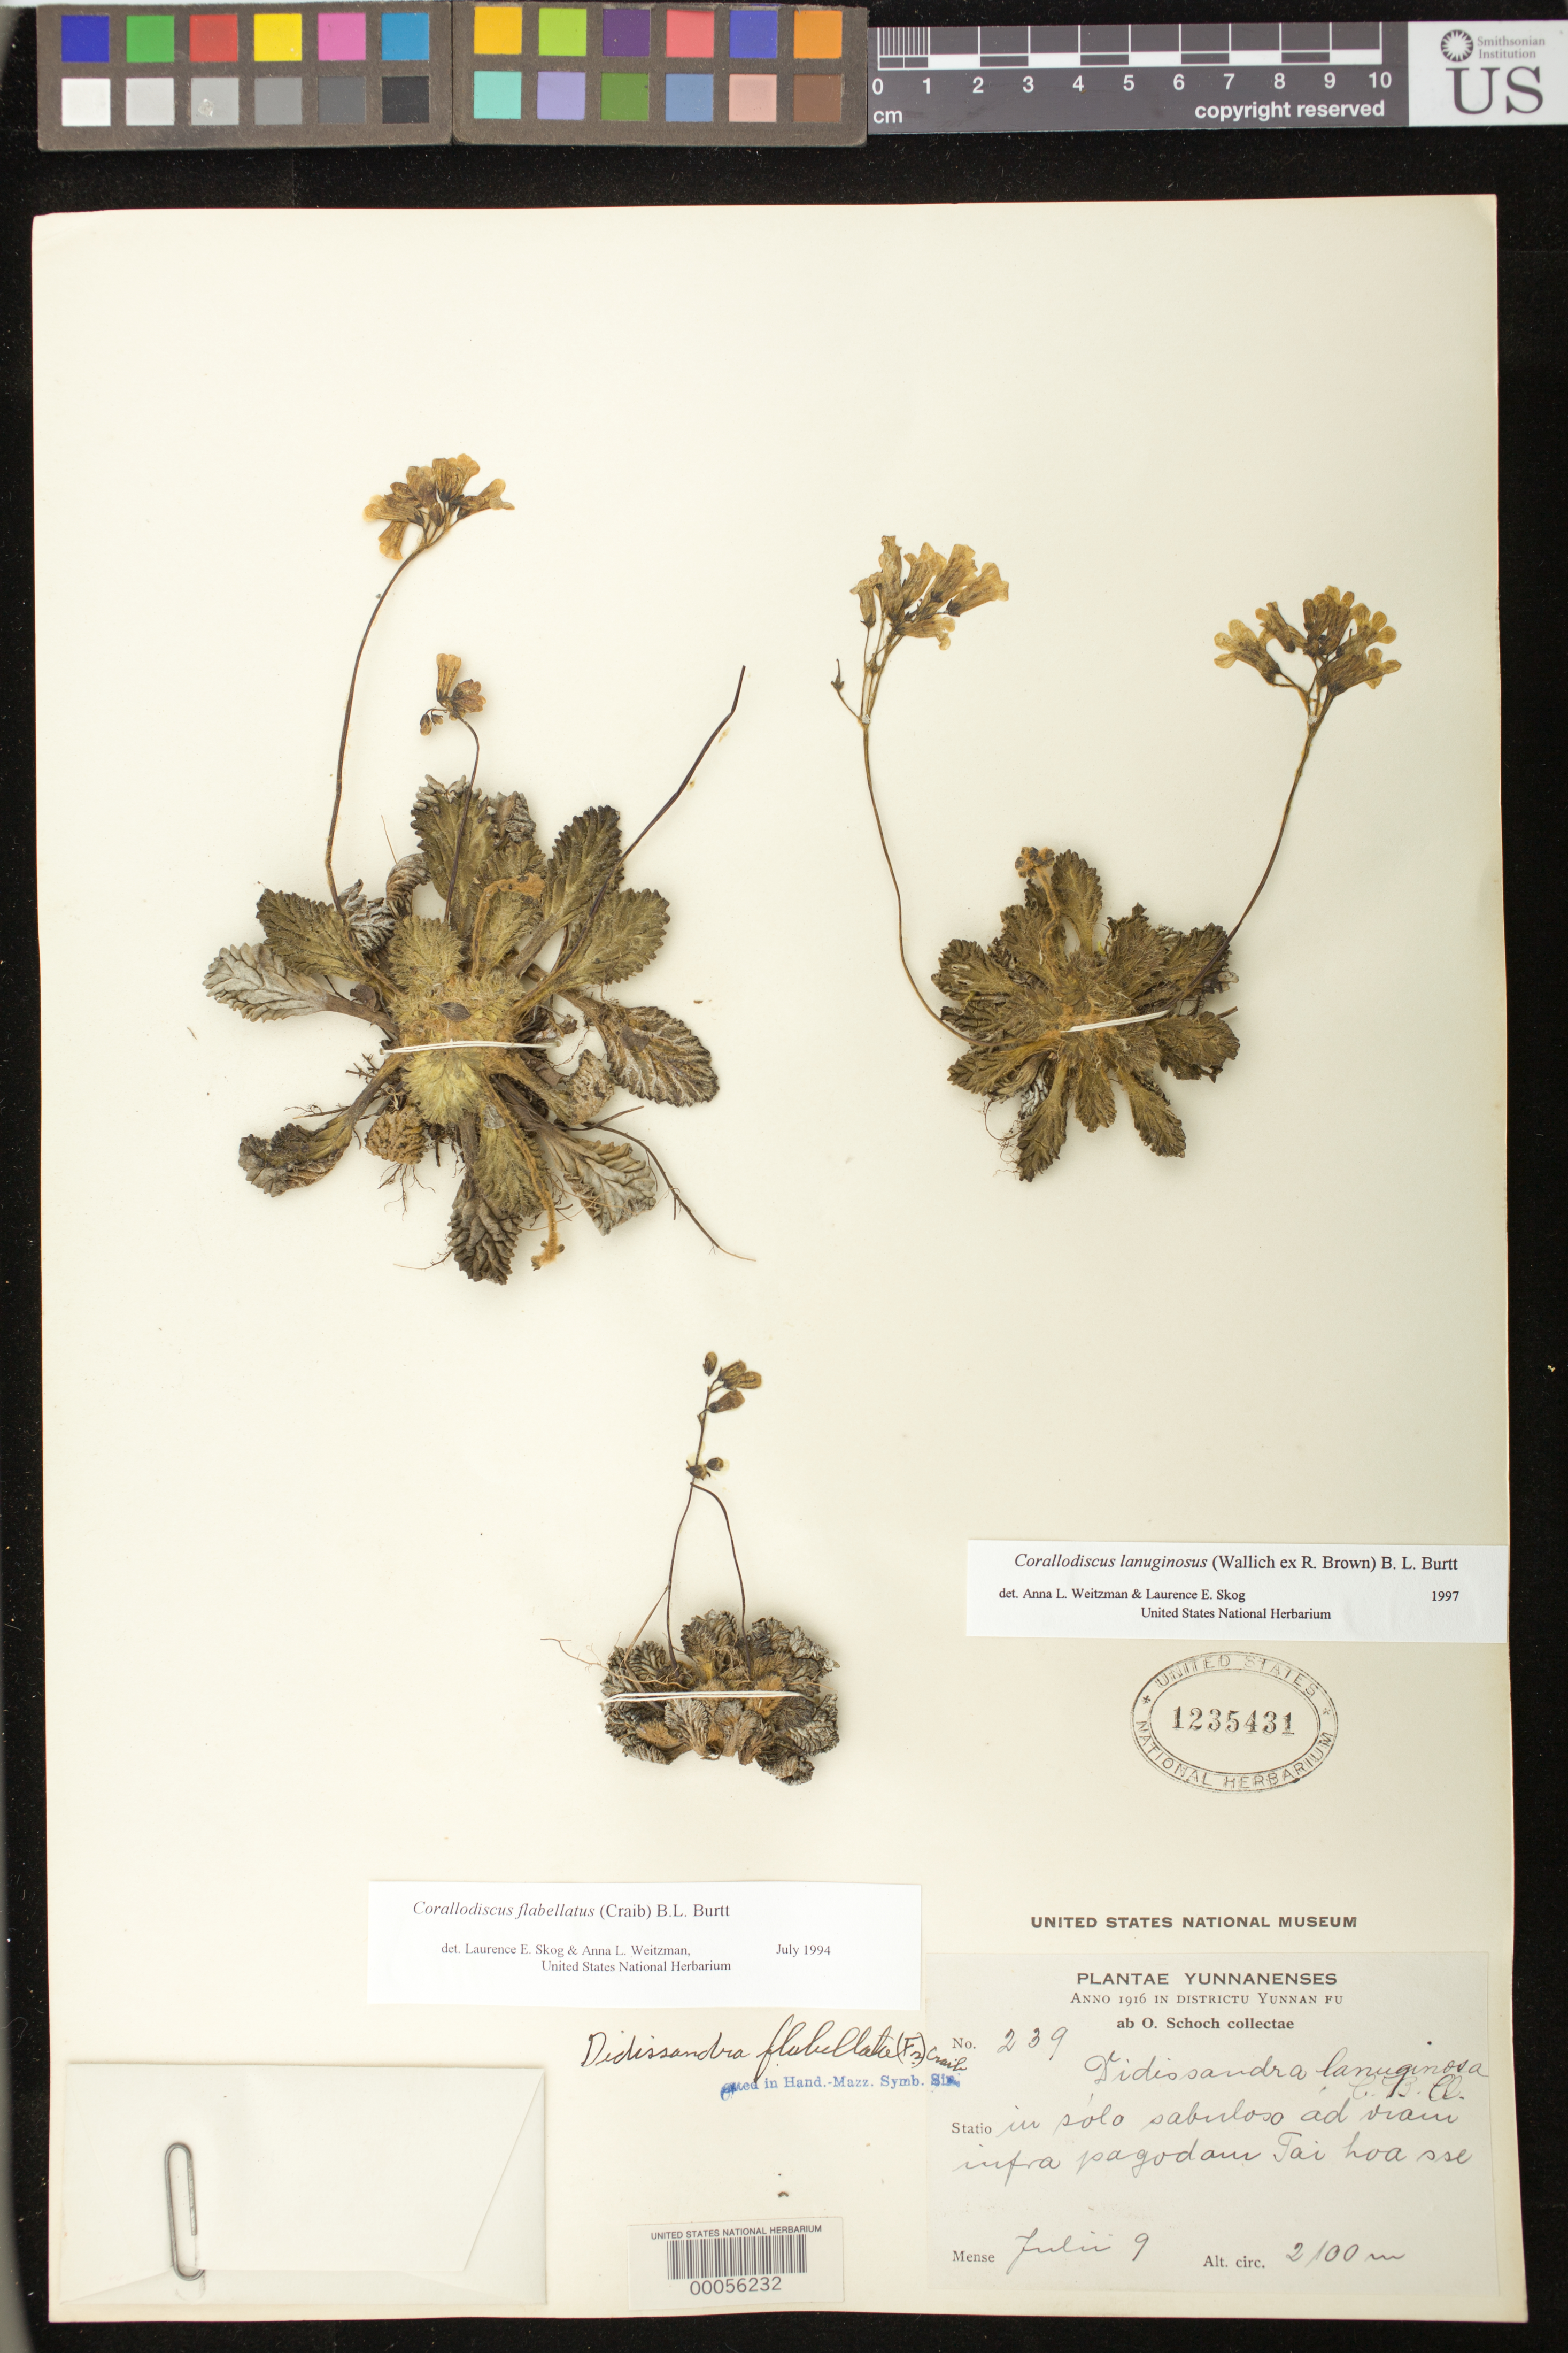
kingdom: Plantae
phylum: Tracheophyta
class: Magnoliopsida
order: Lamiales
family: Gesneriaceae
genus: Corallodiscus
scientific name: Corallodiscus flabellatus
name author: (Craib) B.L. Burtt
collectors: O. Schoch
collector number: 239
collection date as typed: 09 Jul 1916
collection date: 1916-07-09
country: China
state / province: Yunnan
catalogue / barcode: US 1235431